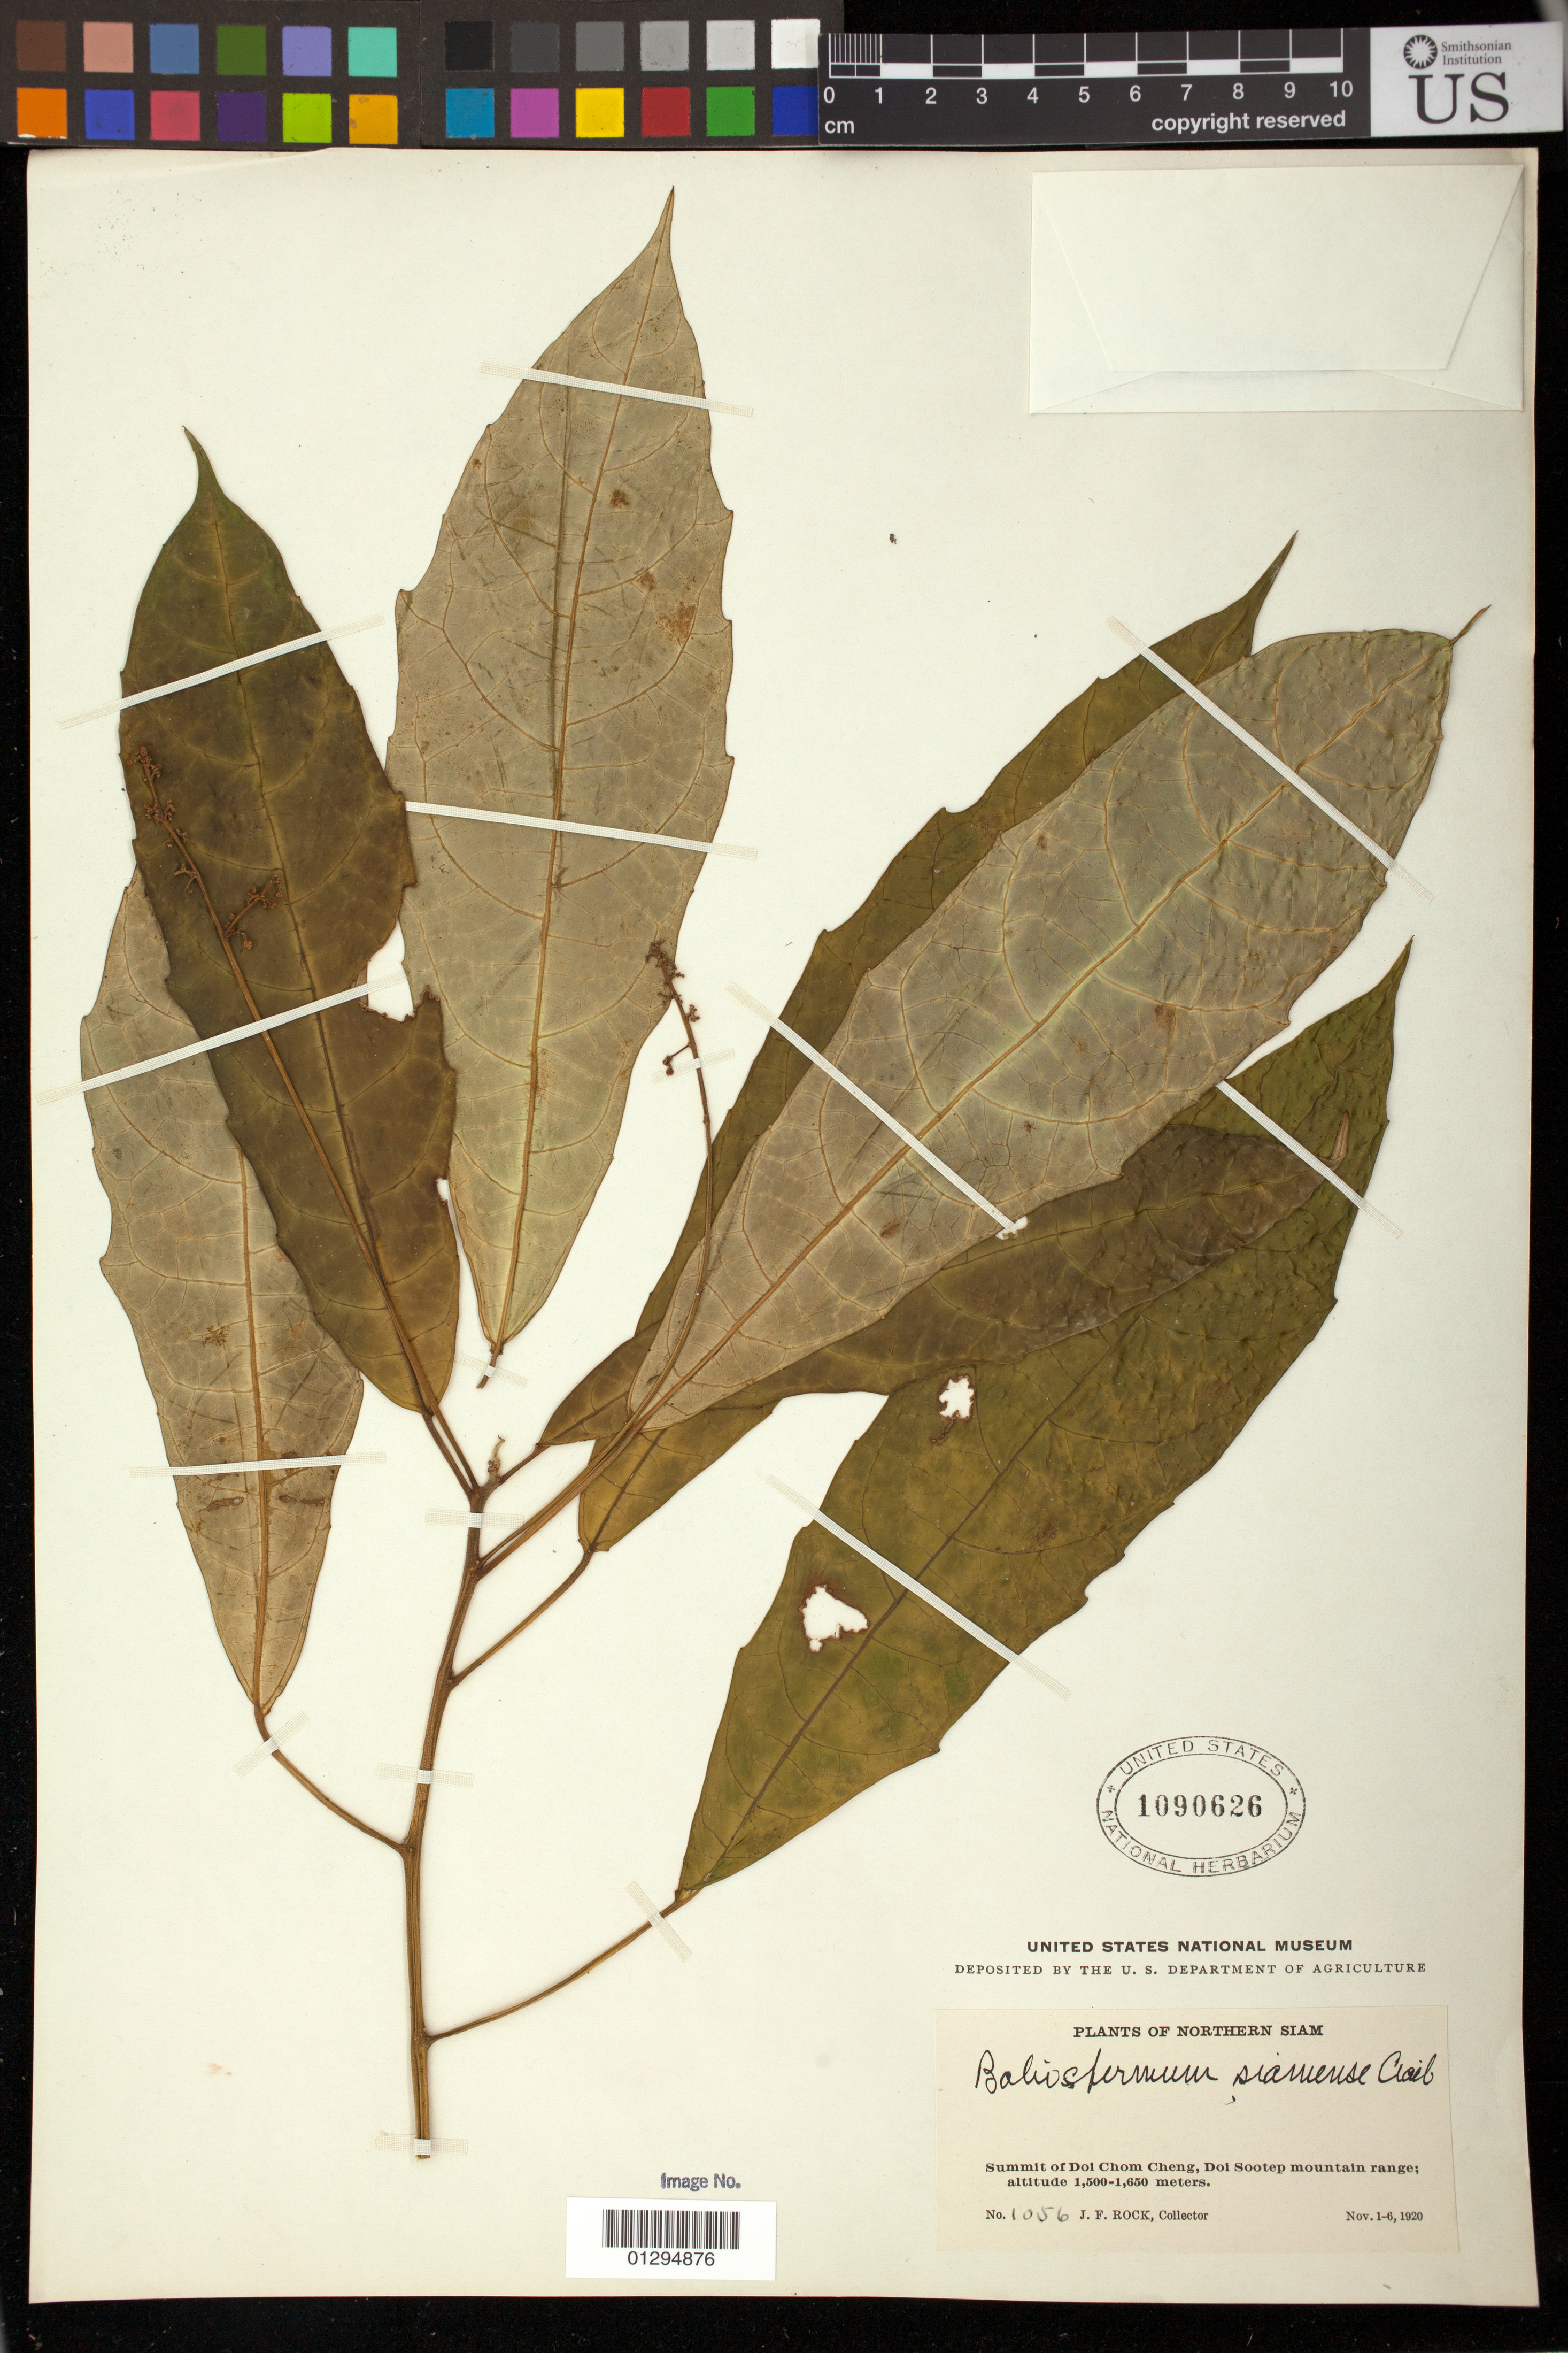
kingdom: Plantae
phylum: Tracheophyta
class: Magnoliopsida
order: Malpighiales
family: Euphorbiaceae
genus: Baliospermum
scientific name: Baliospermum siamense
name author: Craib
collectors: J. F. Rock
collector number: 1056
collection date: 1920-11-01/1920-11-06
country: Thailand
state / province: Chiang Mai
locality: Northern Siam. Summit of Doi Chom Cheng, Doi Sootep [Suthep] mountain range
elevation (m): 1500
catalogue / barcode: US 1090626